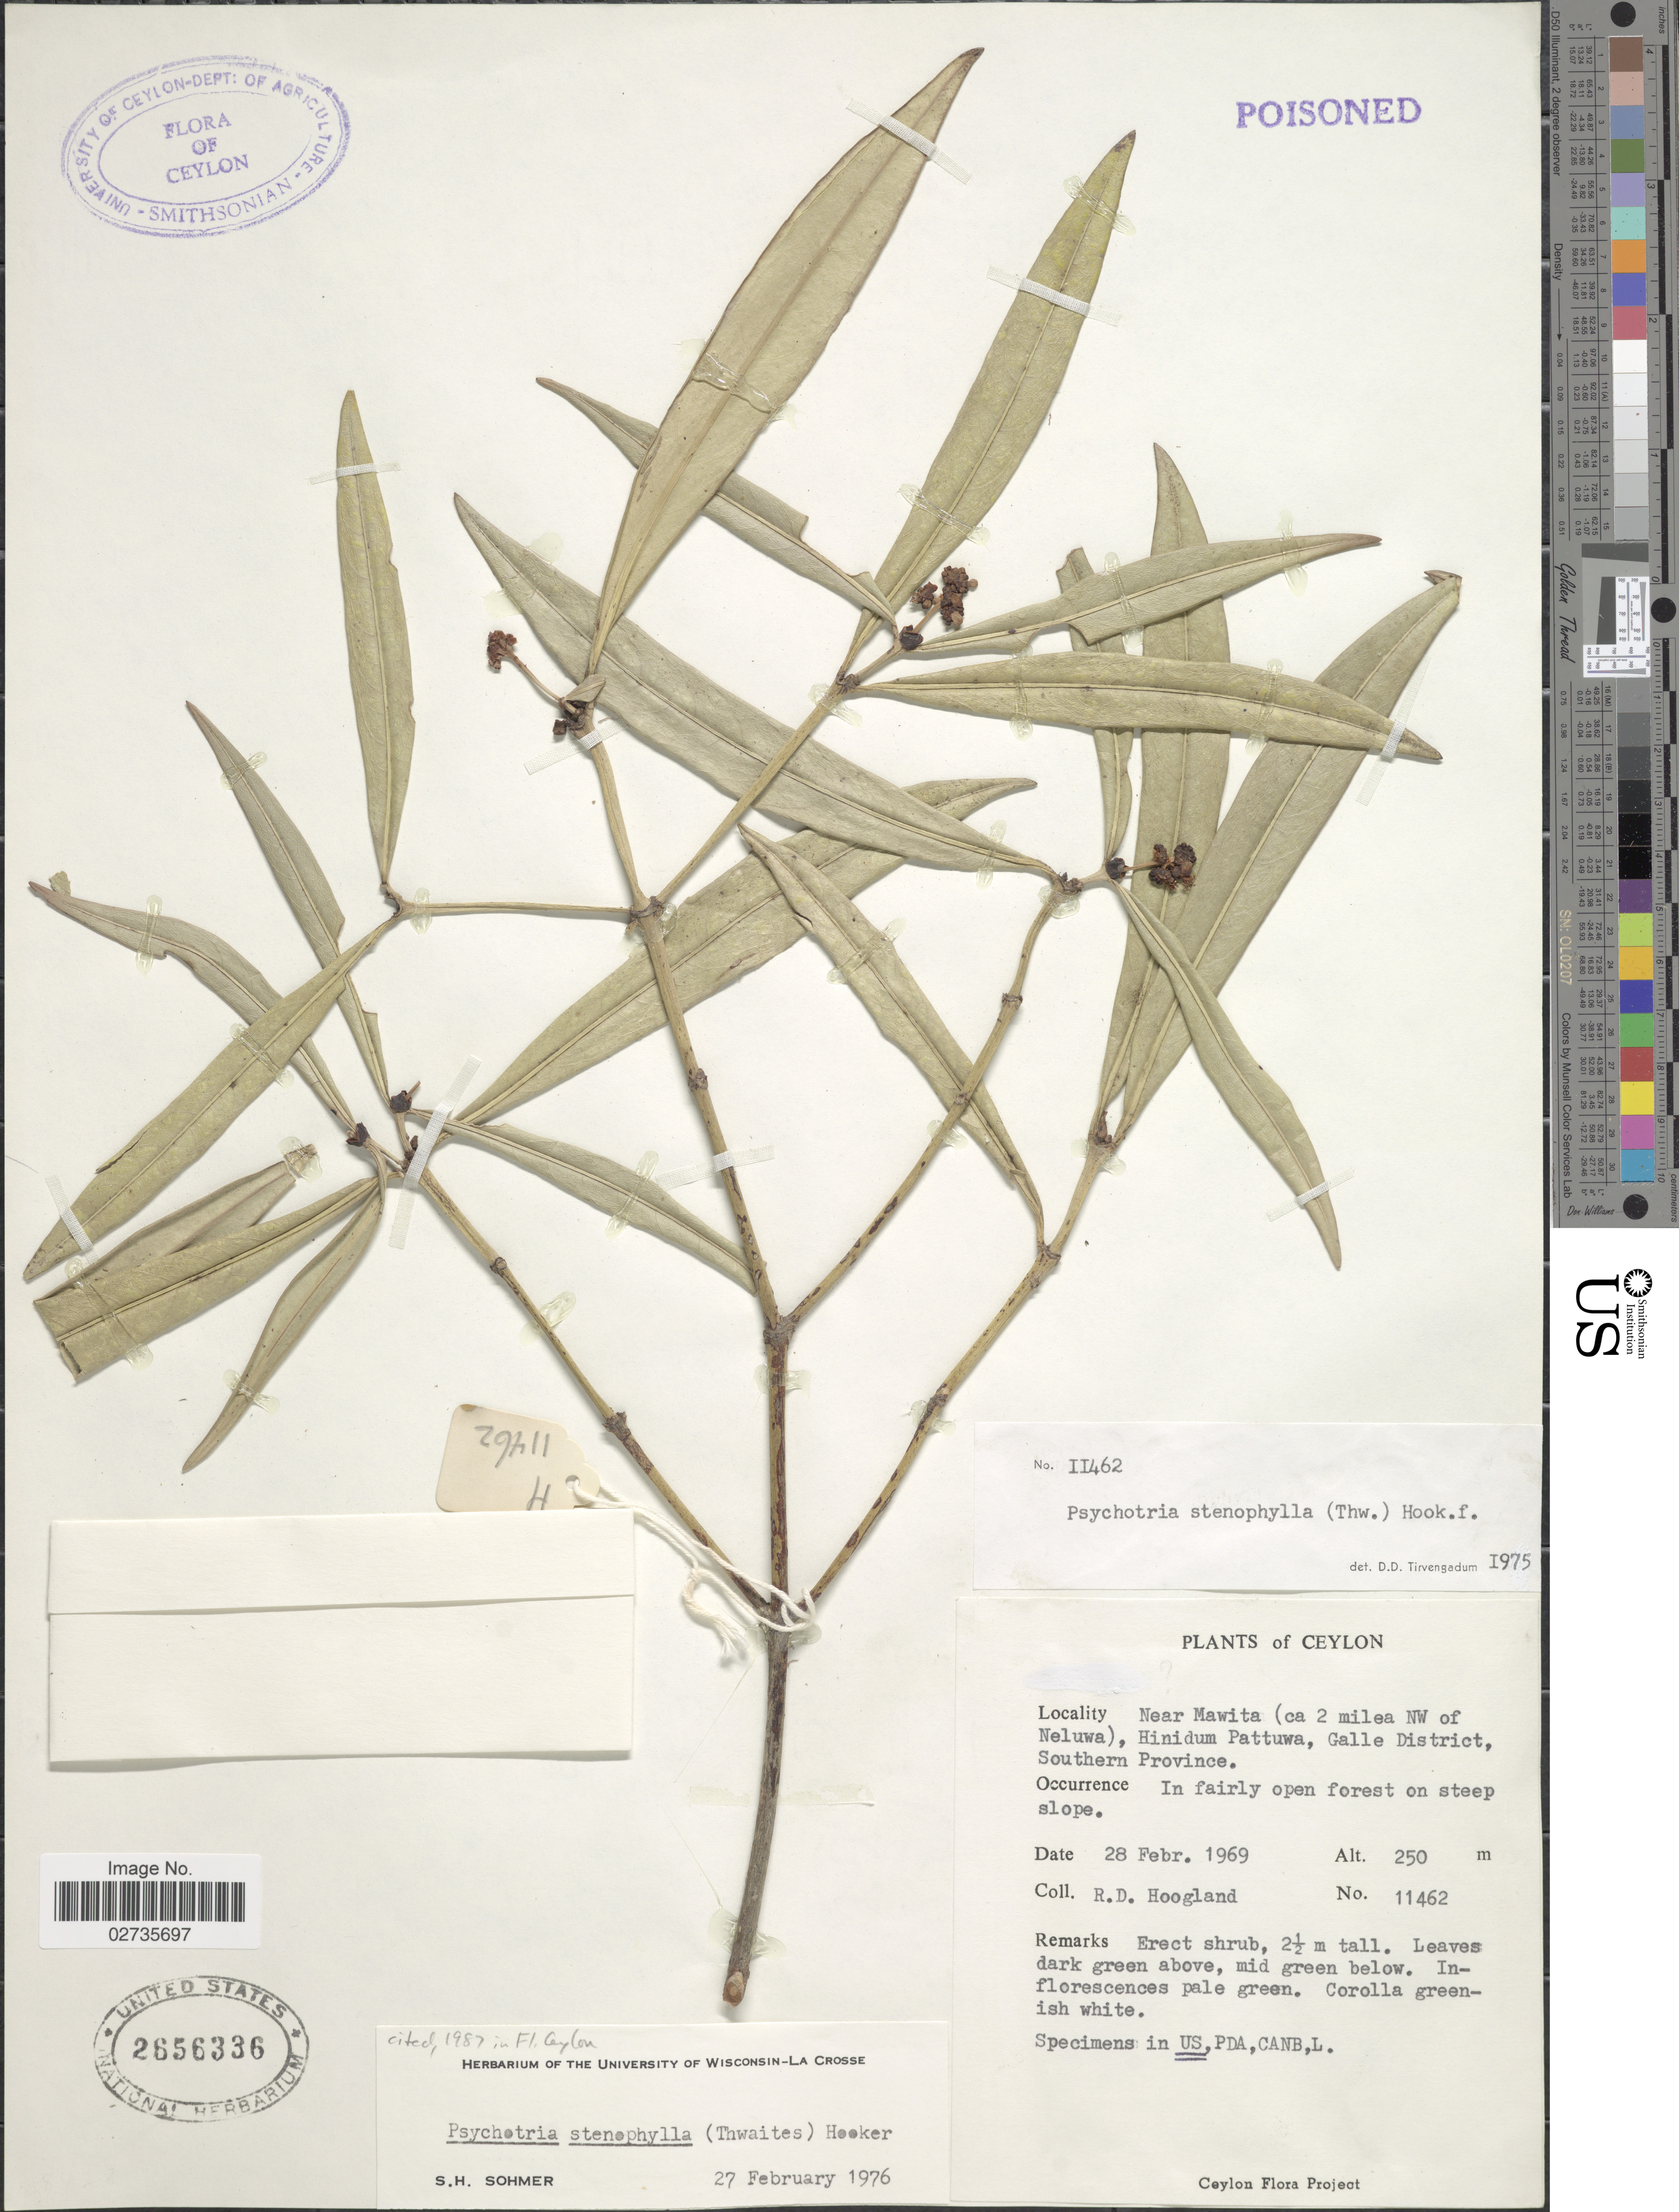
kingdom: Plantae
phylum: Tracheophyta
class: Magnoliopsida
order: Gentianales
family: Rubiaceae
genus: Psychotria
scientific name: Psychotria stenophylla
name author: Spreng.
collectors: R. D. Hoogland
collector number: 11462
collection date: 1969-02-28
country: Sri Lanka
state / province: Southern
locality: Ceylon, Near Mawita (ca 2 miles NW of Neluwa), Hinidum Pattuwa, Galle District, In fairly open forest on steep slope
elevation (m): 250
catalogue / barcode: US 2656336